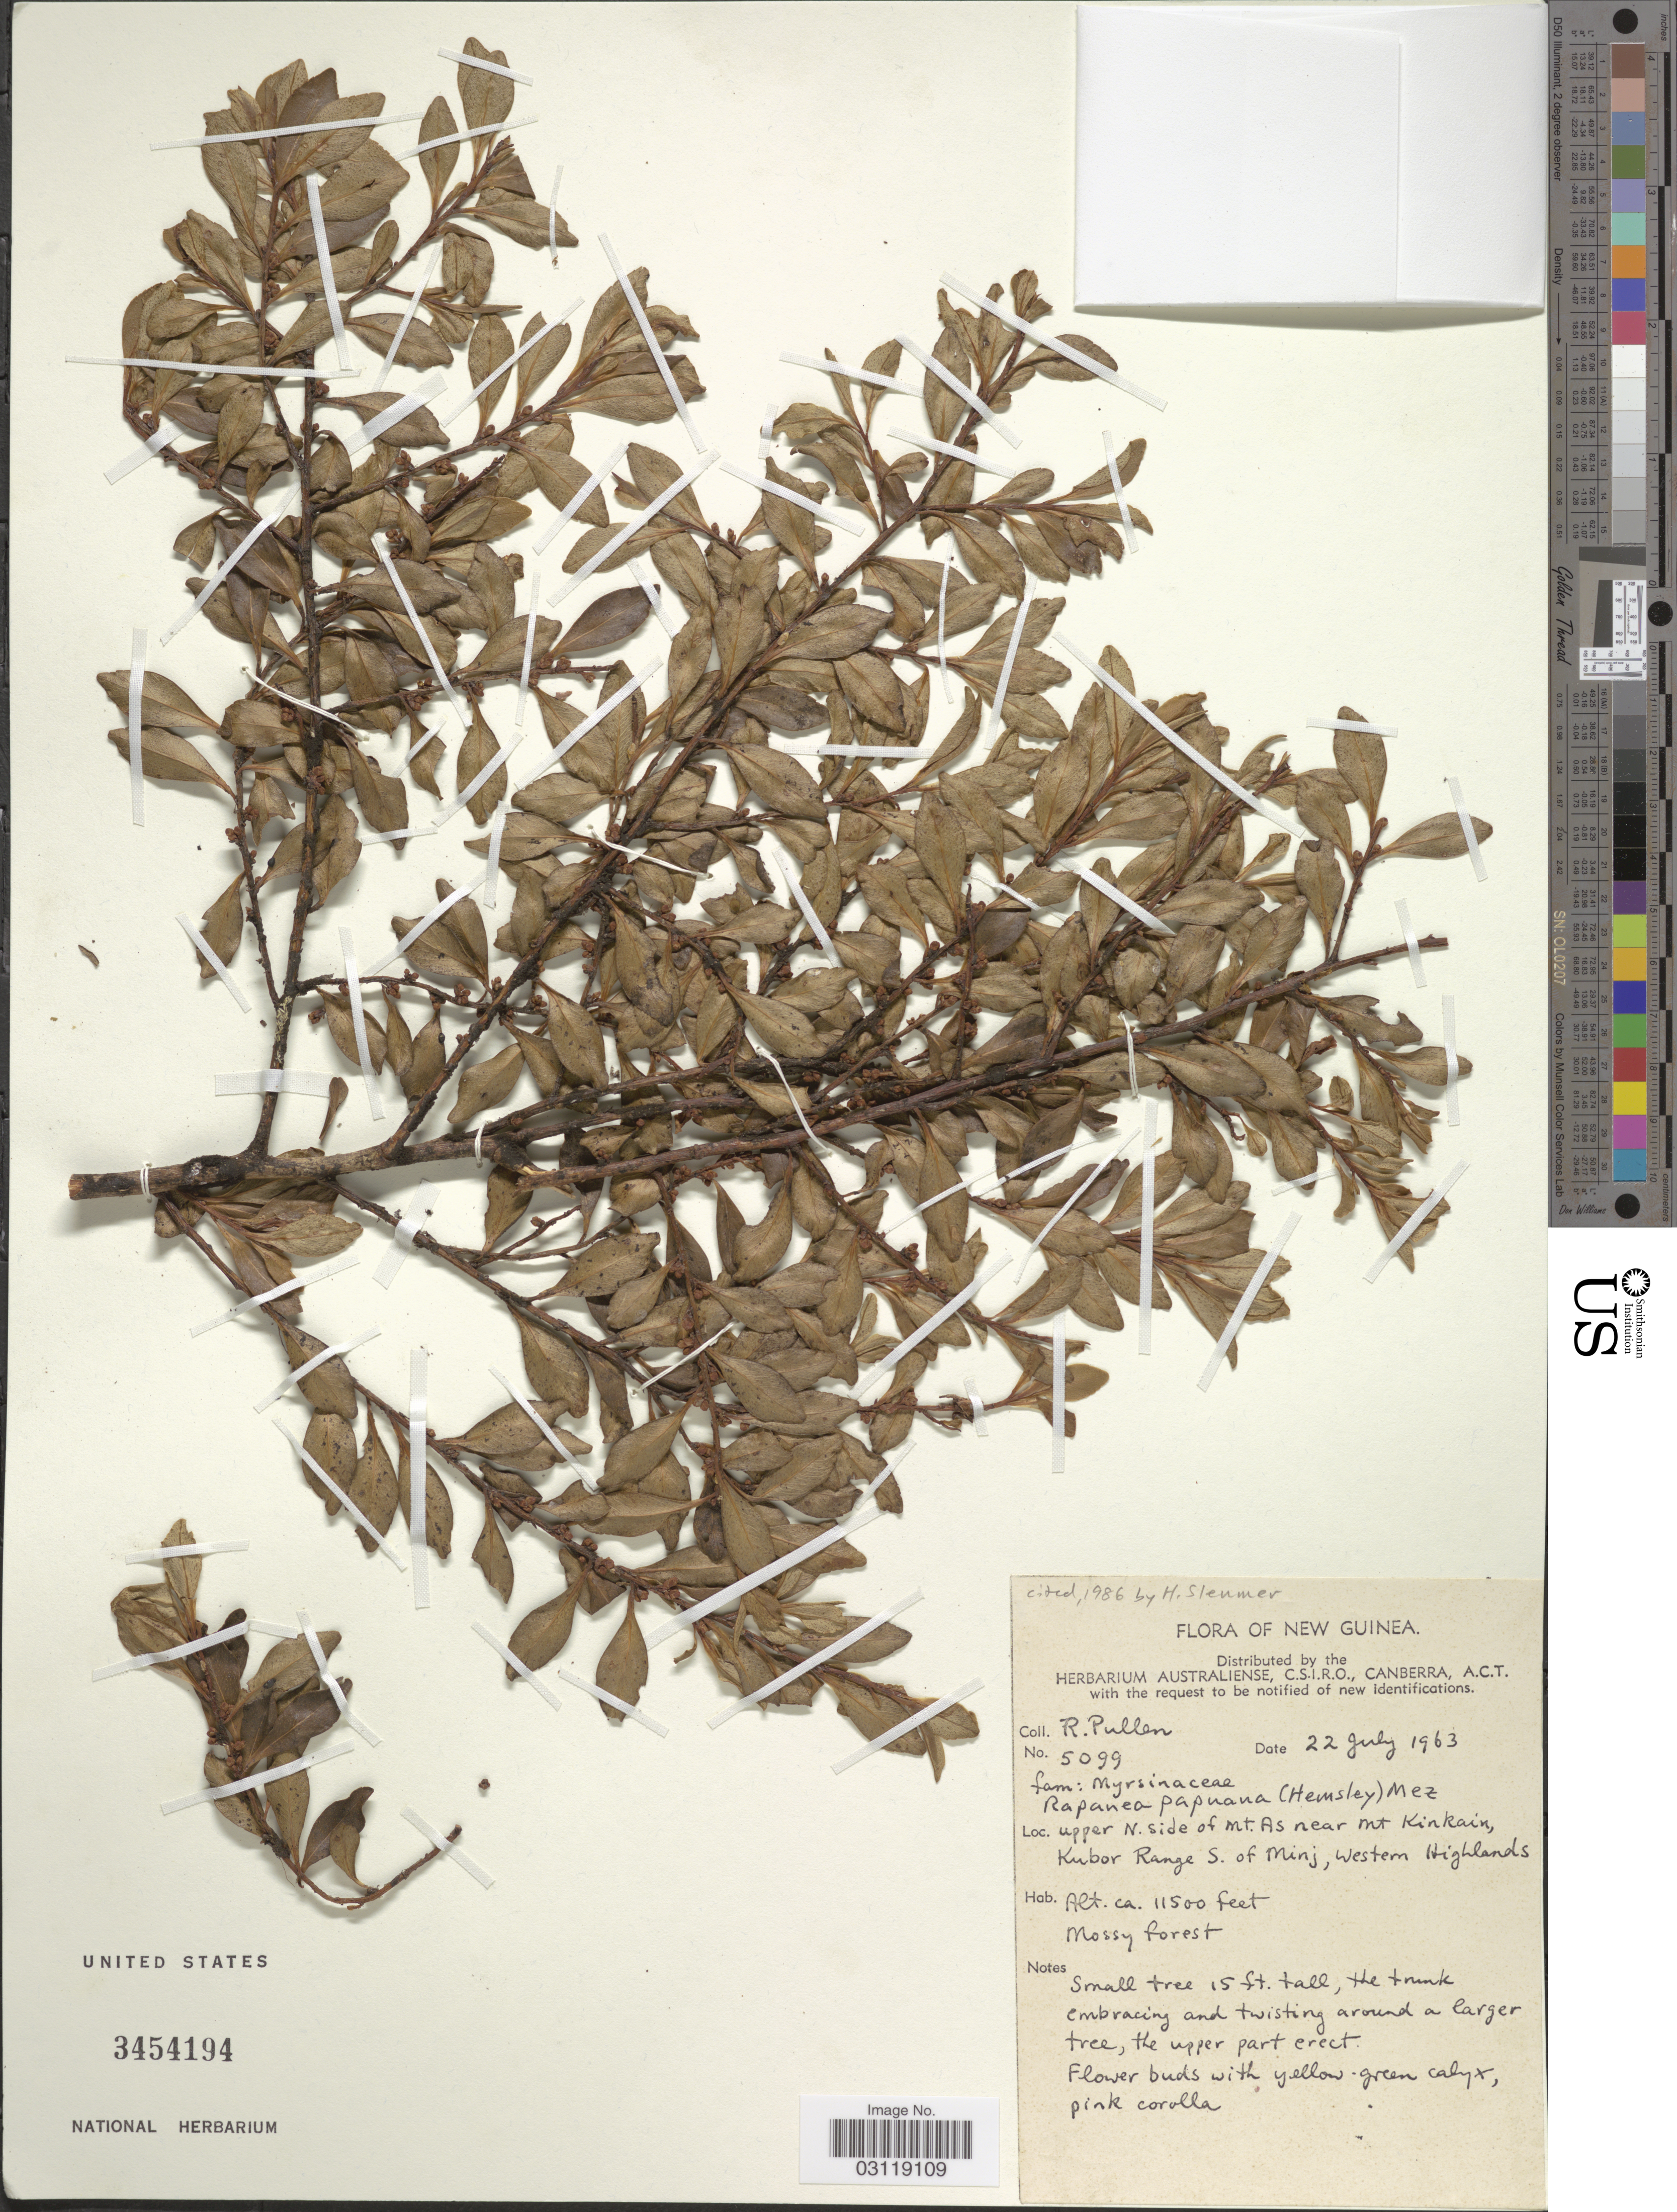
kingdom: Plantae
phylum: Tracheophyta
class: Magnoliopsida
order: Ericales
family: Primulaceae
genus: Rapanea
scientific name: Rapanea papuana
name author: (Hemsl.) Mez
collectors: R. Pullen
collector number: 5099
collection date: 1963-07-22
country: Papua New Guinea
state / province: Western Highlands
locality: New Guinea. Upper N. side of Mt. As near Mt Kinkain, Kubor Range S. of Minj.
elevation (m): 3505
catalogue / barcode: US 3454194